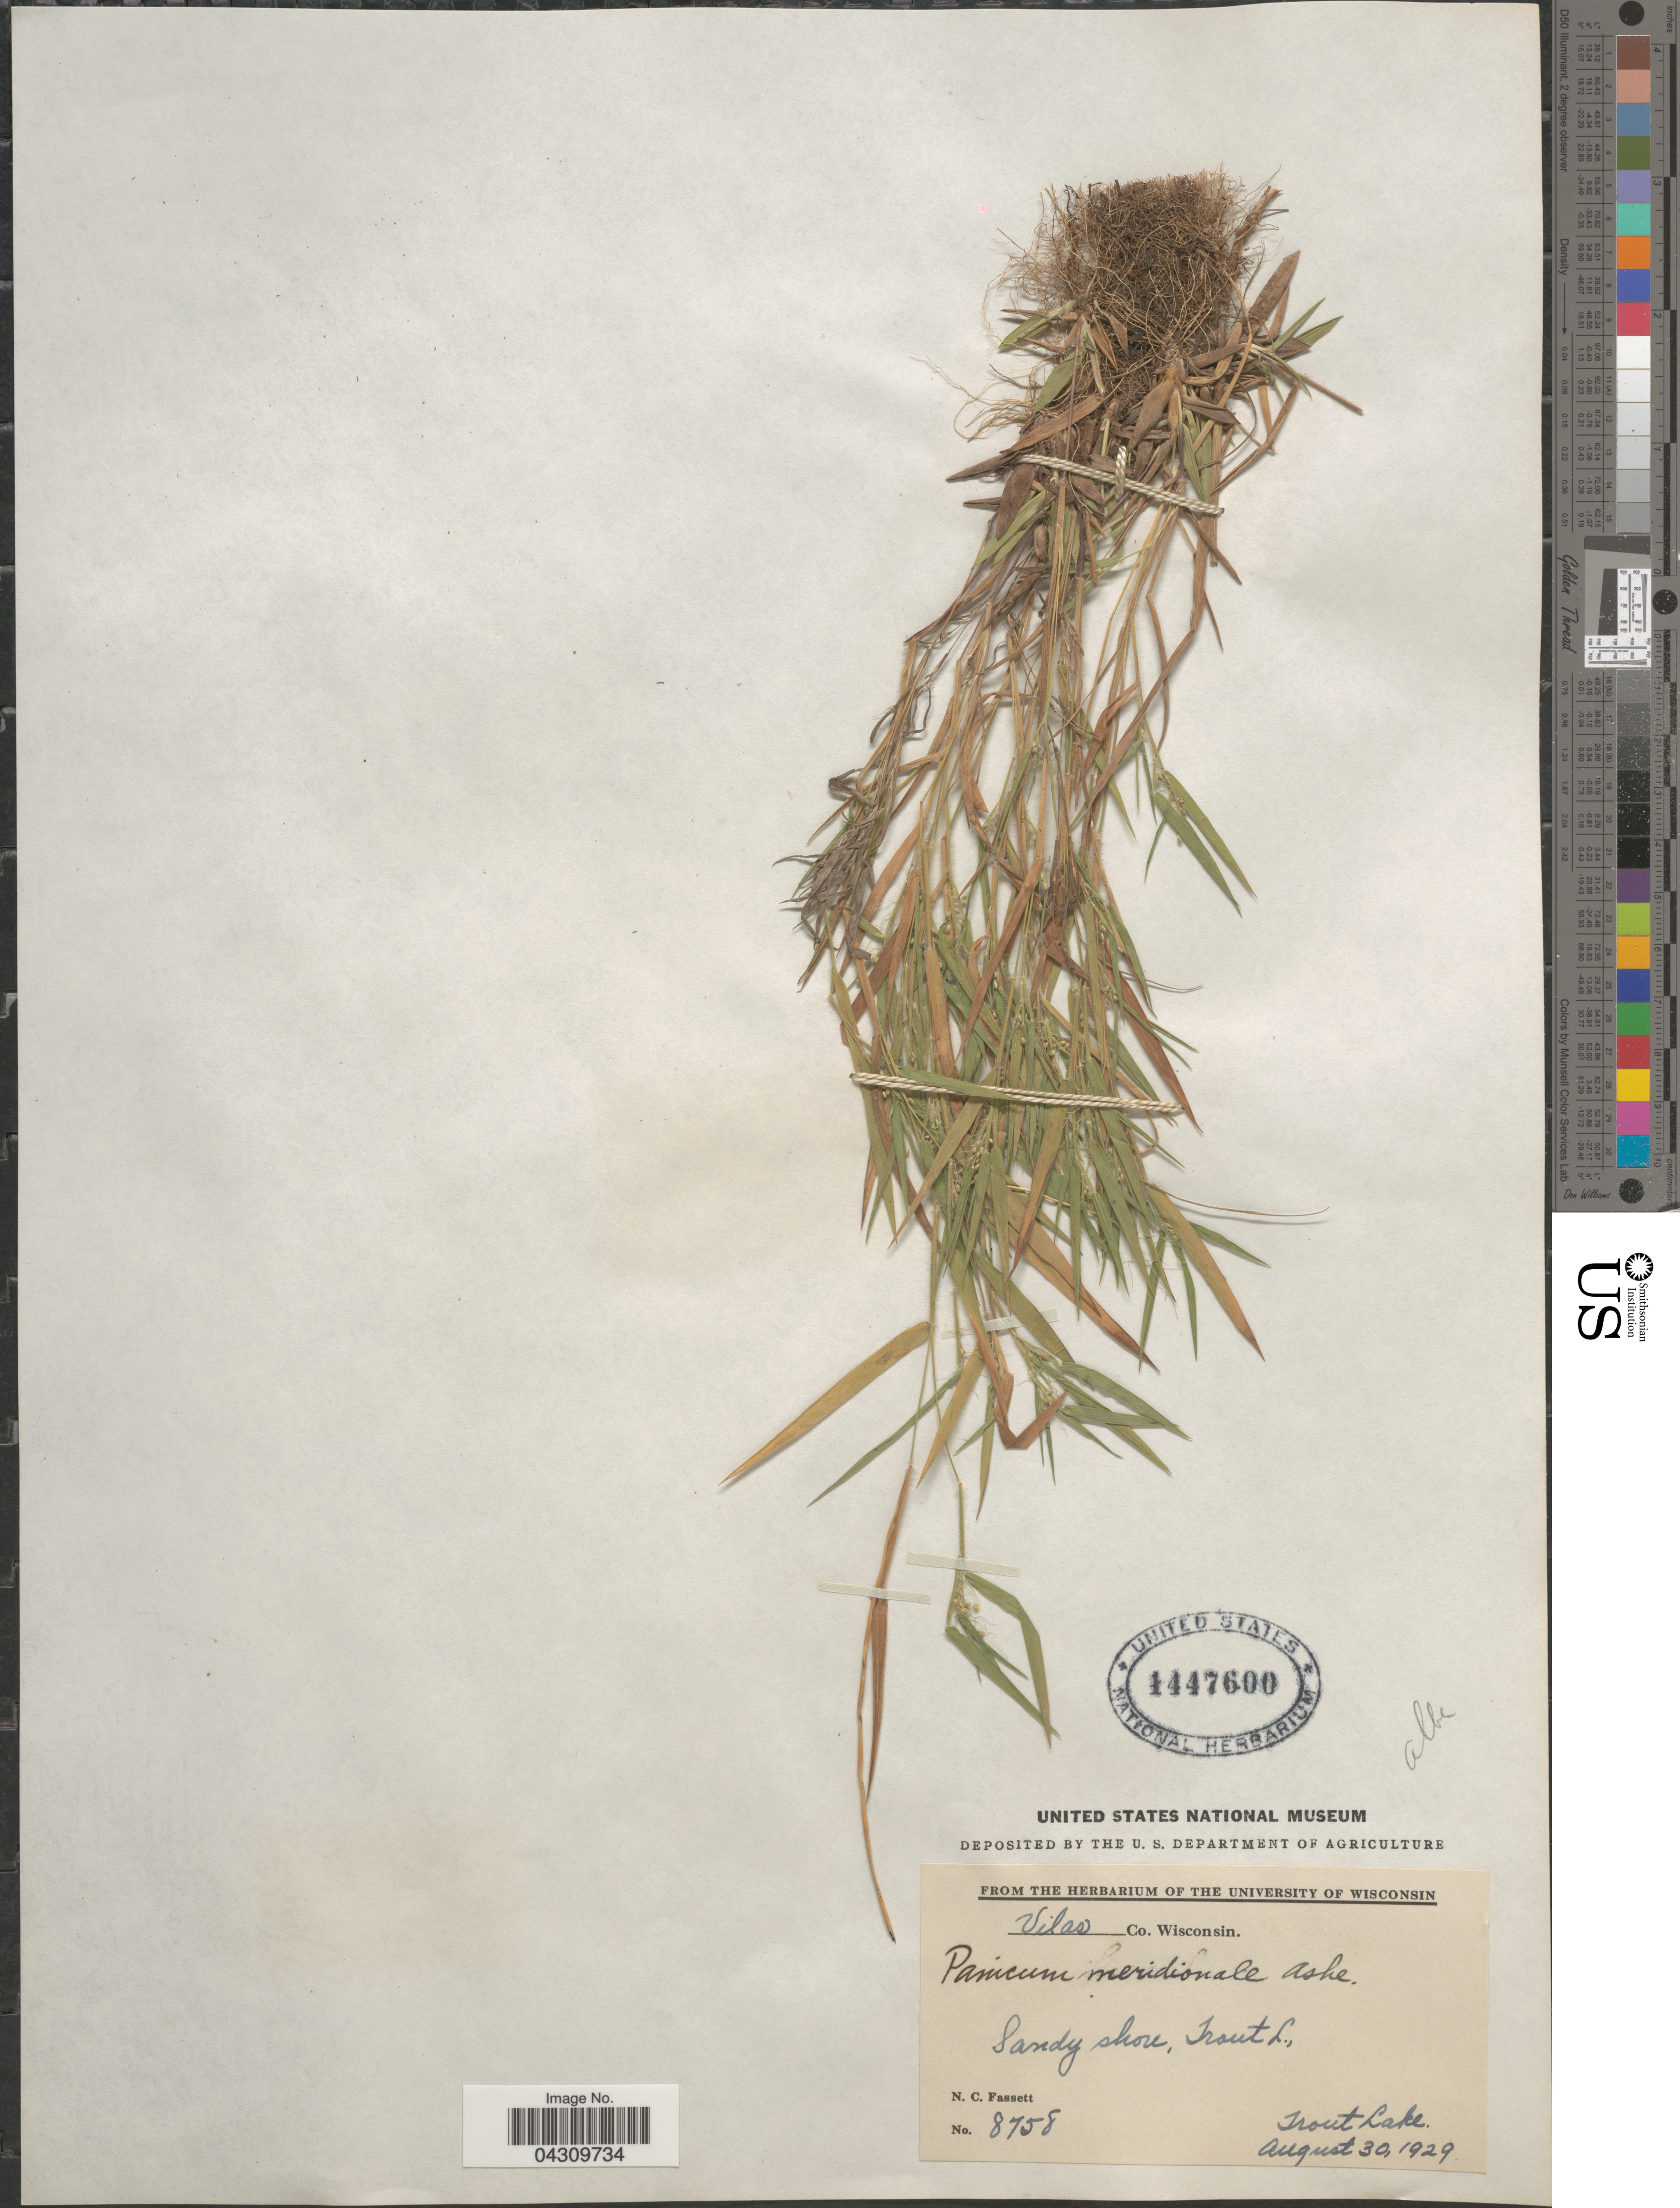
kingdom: Plantae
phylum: Tracheophyta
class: Liliopsida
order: Poales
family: Poaceae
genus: Dichanthelium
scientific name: Dichanthelium acuminatum var. acuminatum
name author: (Sw.) Gould & C.A. Clark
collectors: N. C. Fassett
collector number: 8758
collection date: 1929-08-30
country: United States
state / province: Wisconsin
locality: Vilas Co. Sandy shore, Trout L., Trout Lake.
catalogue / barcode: US 1447600